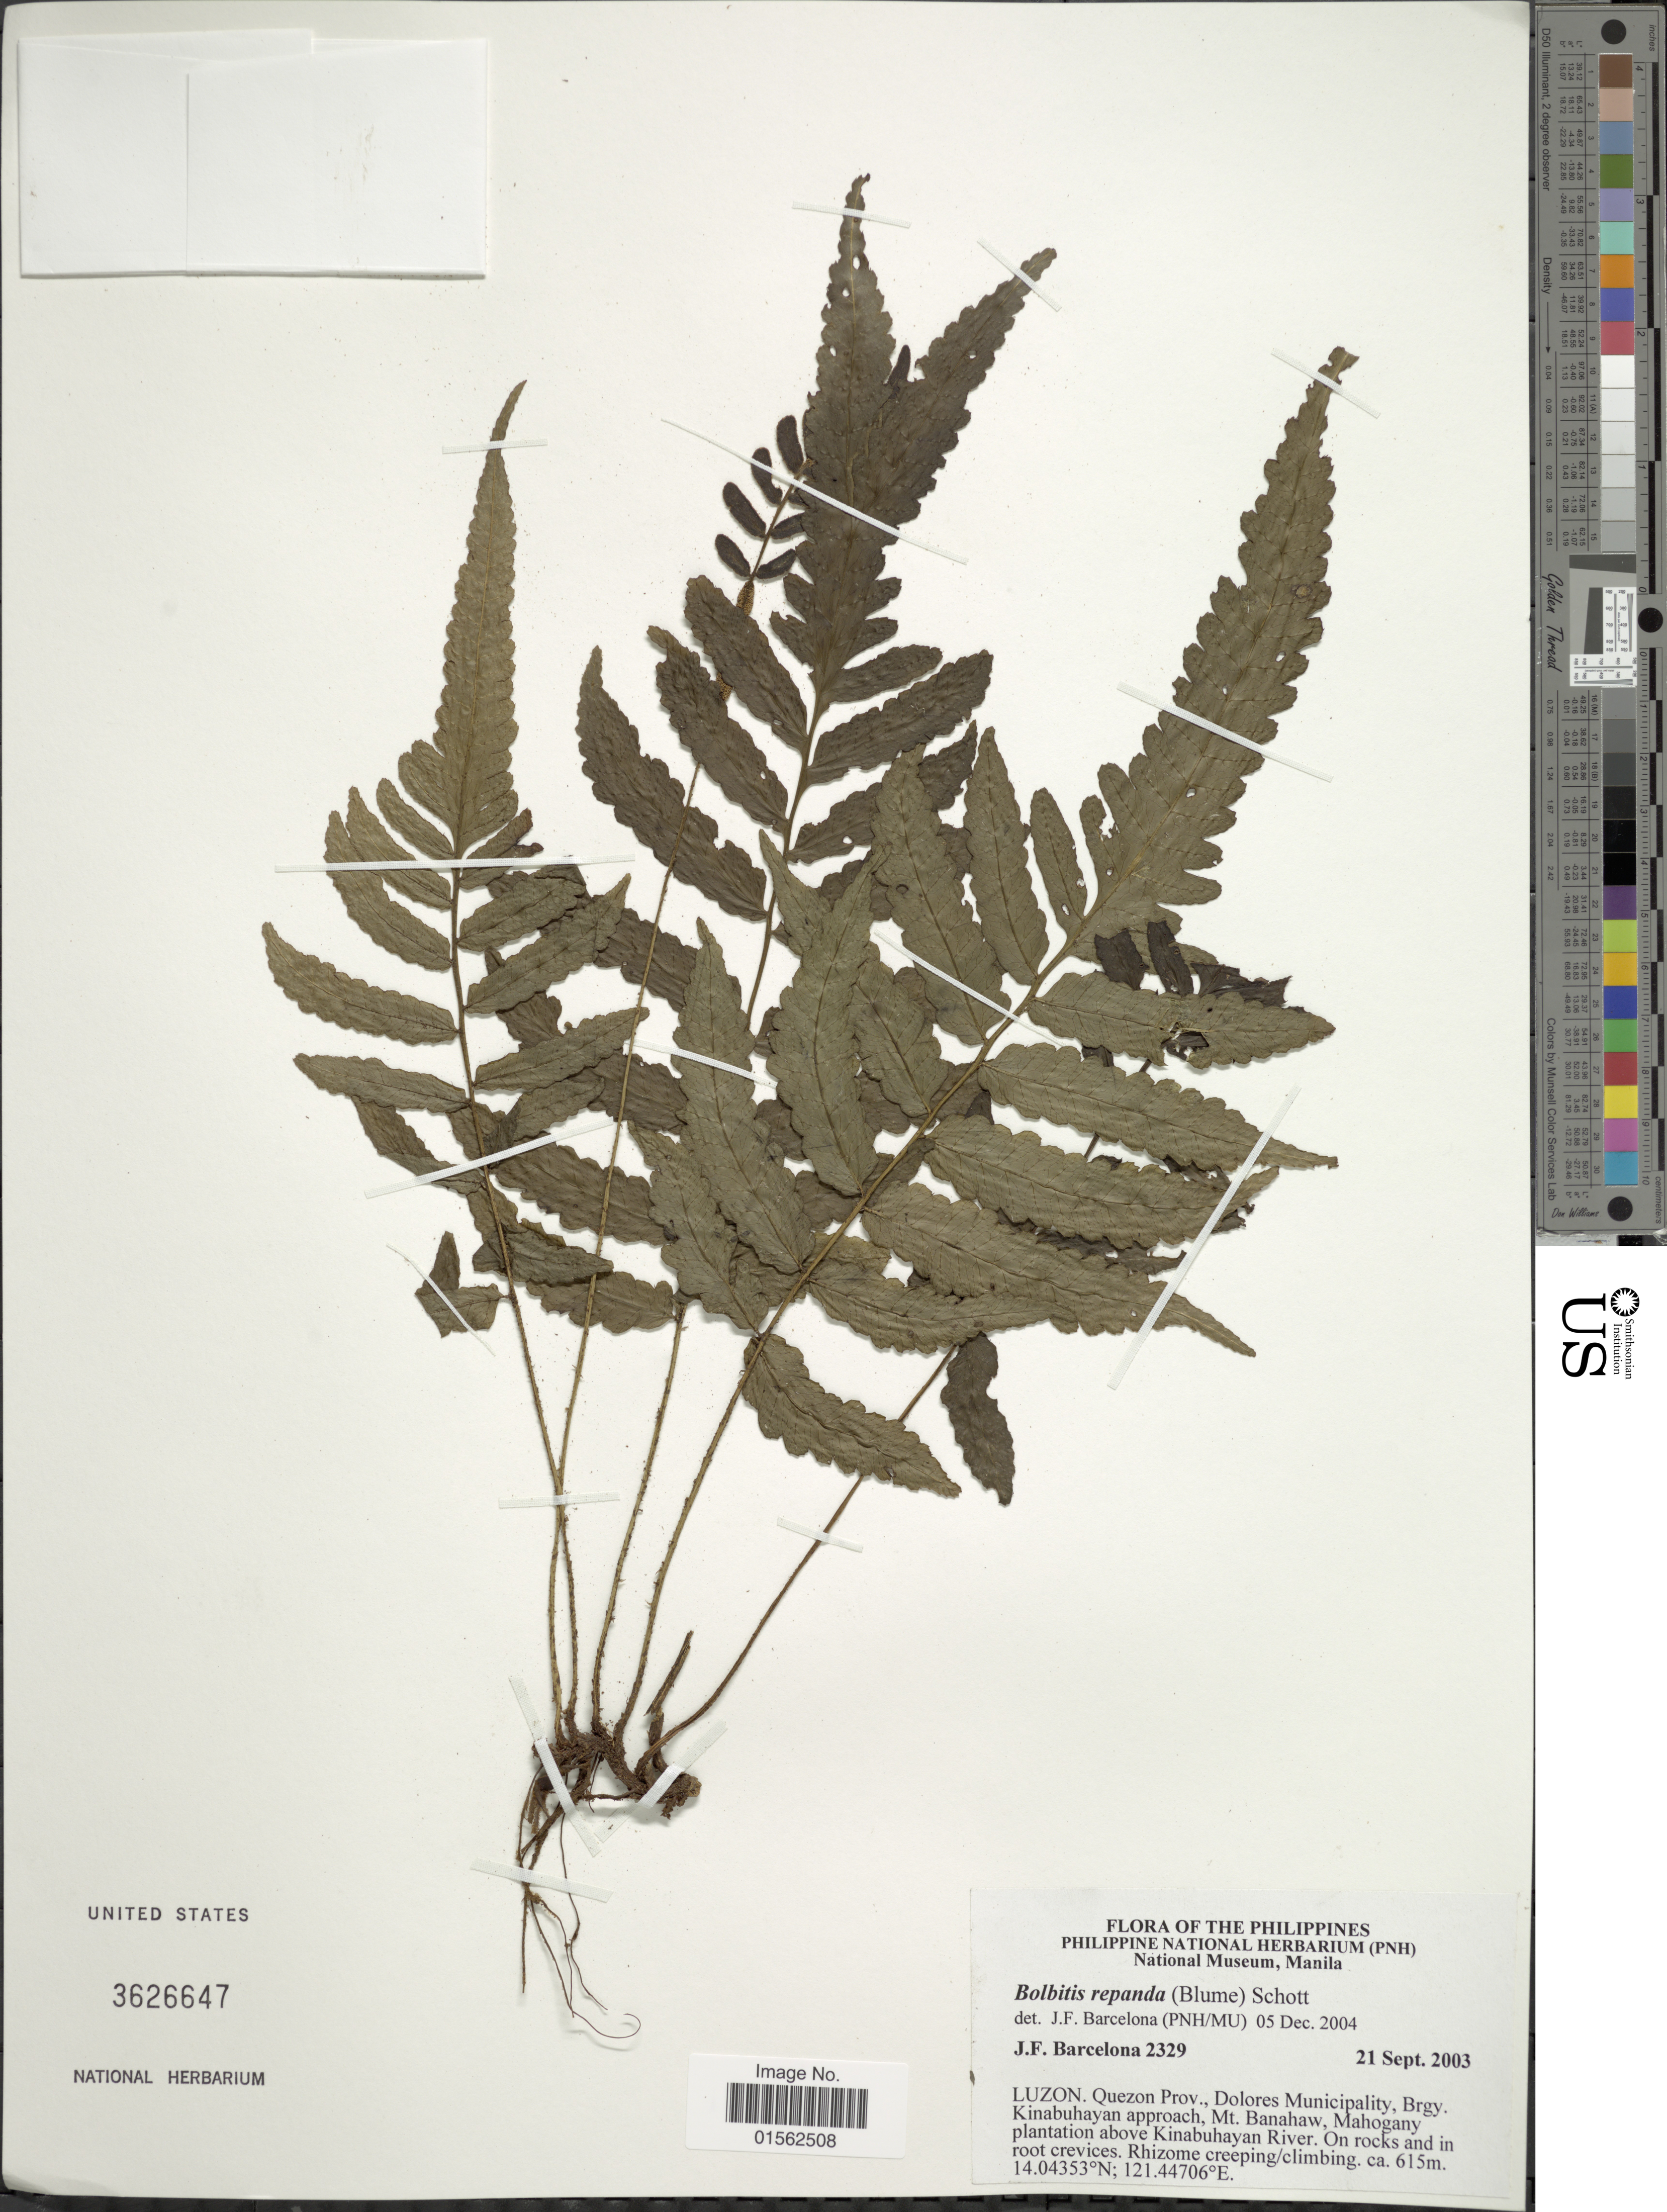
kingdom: Plantae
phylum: Tracheophyta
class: Polypodiopsida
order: Polypodiales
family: Dryopteridaceae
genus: Bolbitis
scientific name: Bolbitis repanda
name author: (Blume) Schott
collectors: J. F. Barcelona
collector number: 2329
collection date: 2003-09-21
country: Philippines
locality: Philippines, Luzon, Quezon Prov., Dolores Municipality, Brgy. Kinabuhayan approach, Mt. Banahaw, Mahogany plantation above Kinabuhayan River, on rocks and in root crevices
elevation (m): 615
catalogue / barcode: US 3626647